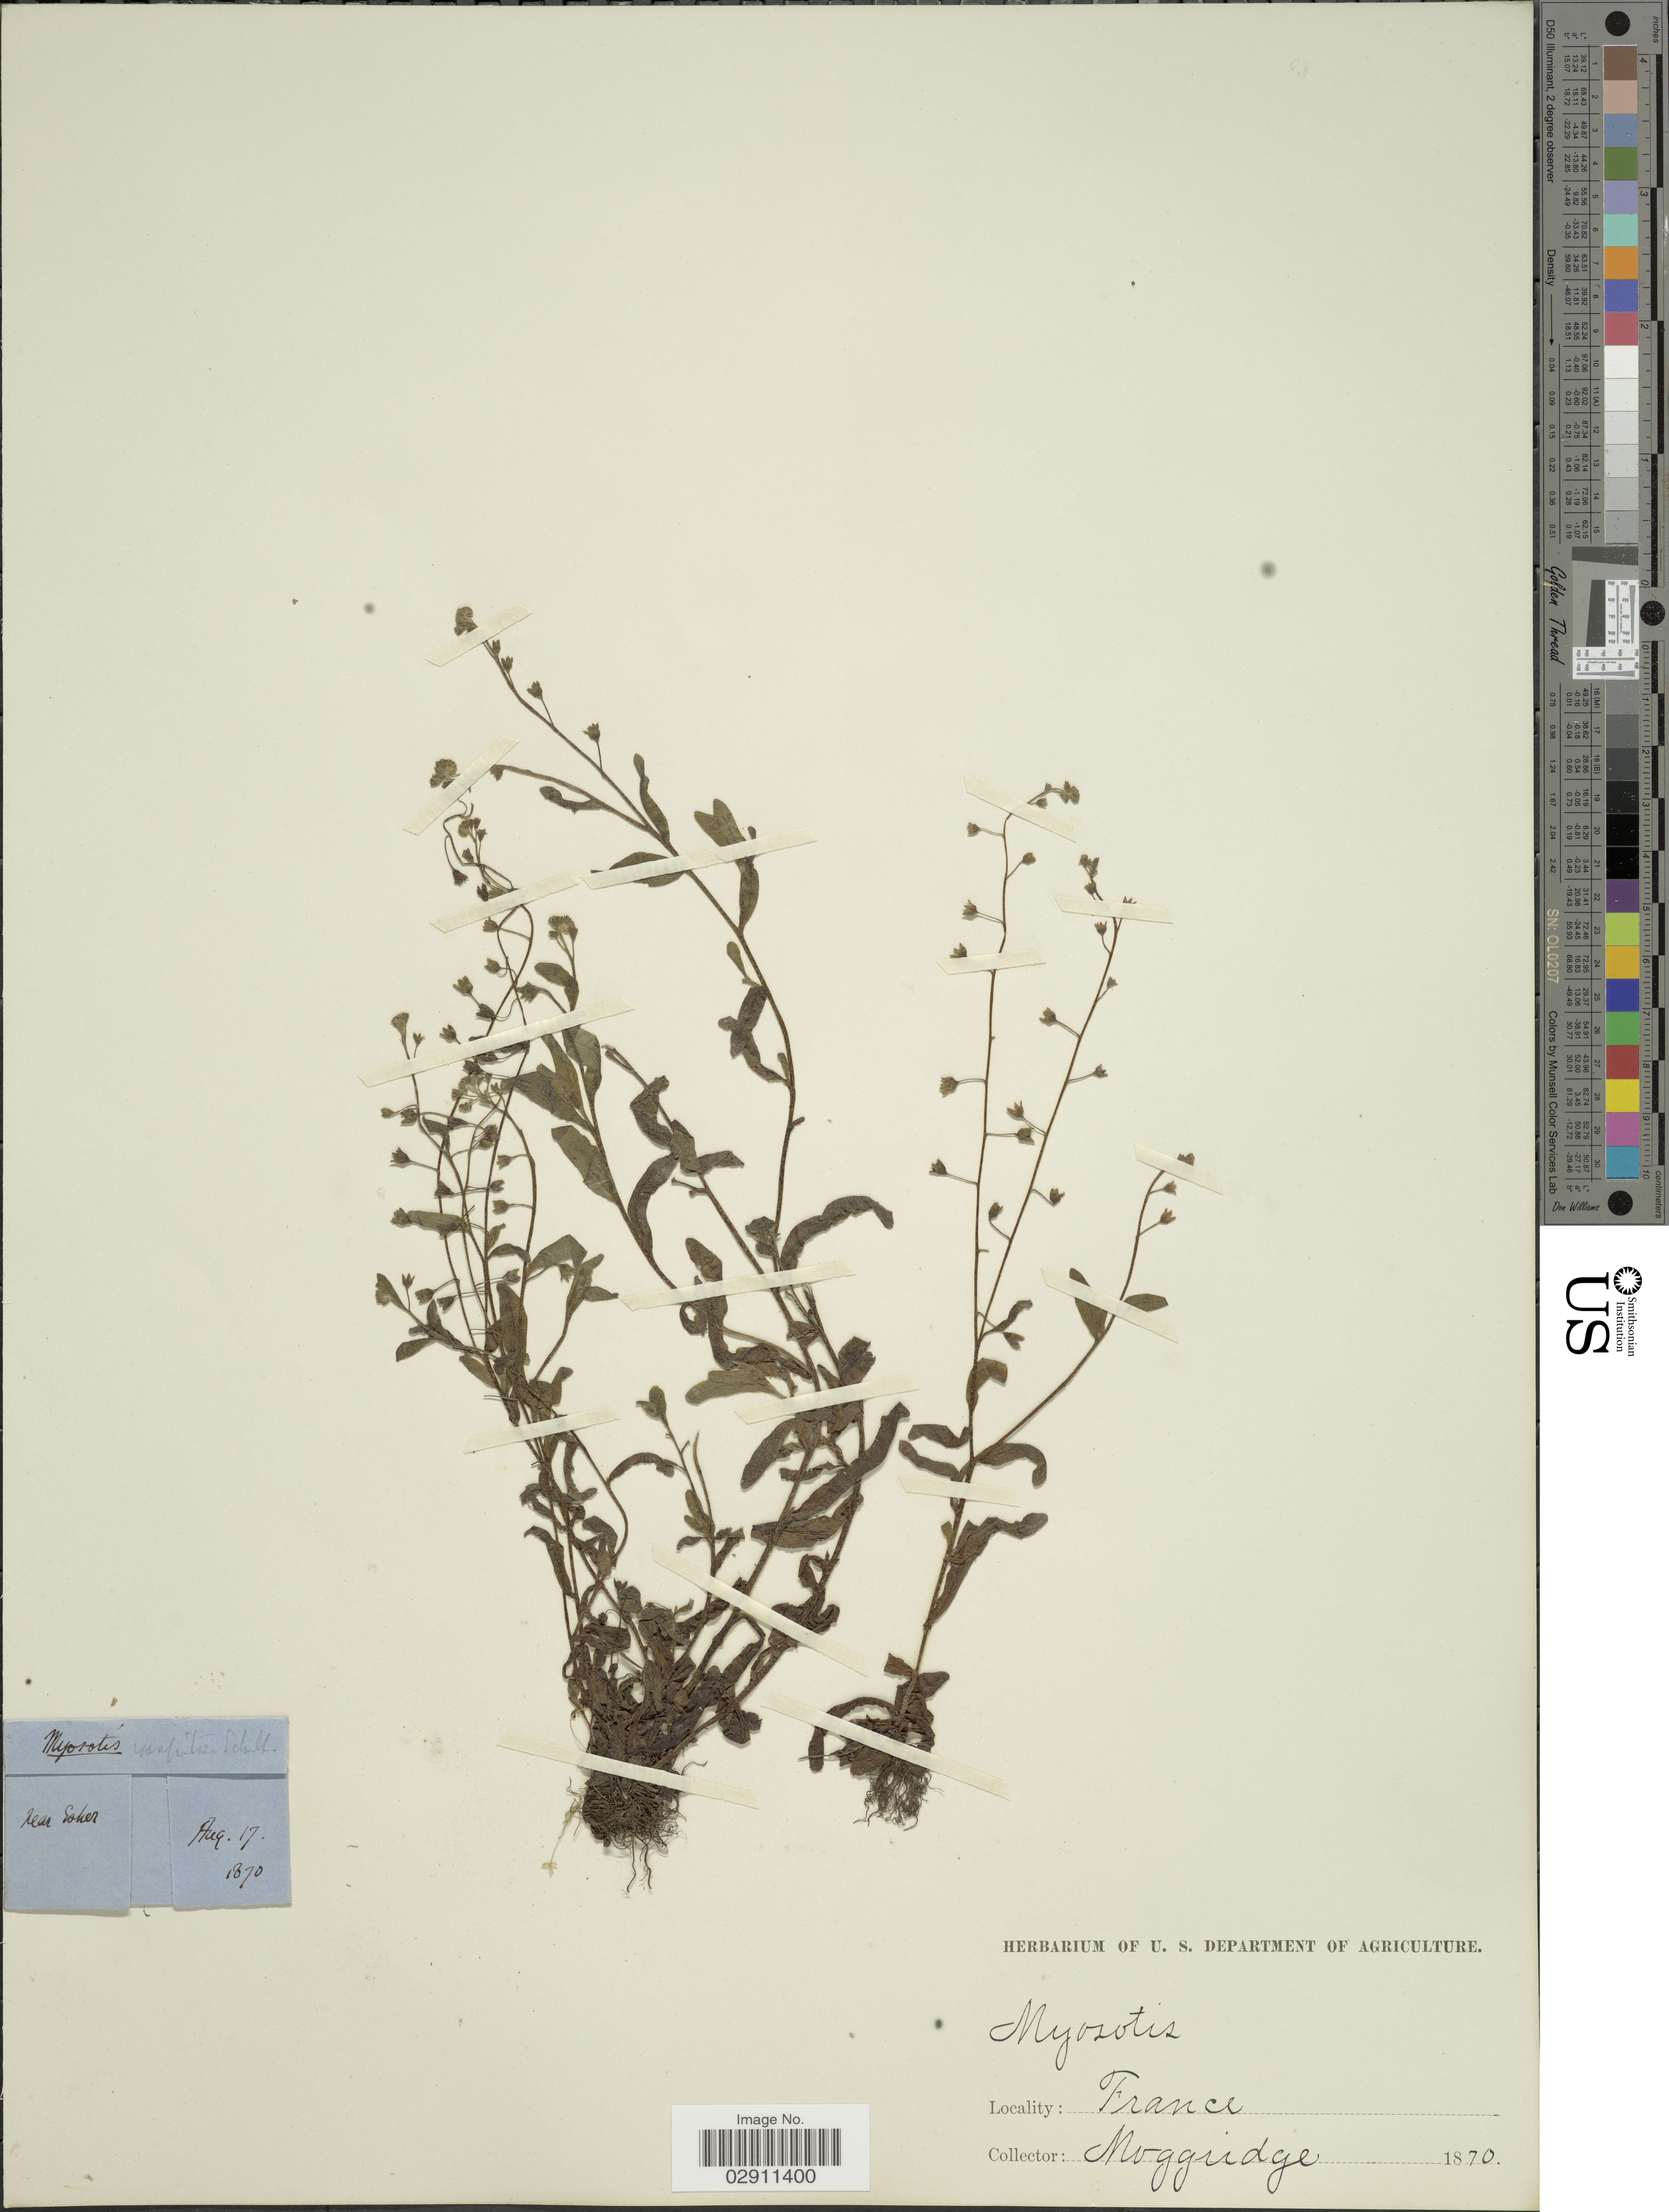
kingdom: Plantae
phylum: Tracheophyta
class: Magnoliopsida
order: Boraginales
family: Boraginaceae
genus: Myosotis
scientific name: Myosotis caespitosa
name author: Schultz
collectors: Moggridge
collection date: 1870-08-17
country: France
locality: Near Esker [interpreted].